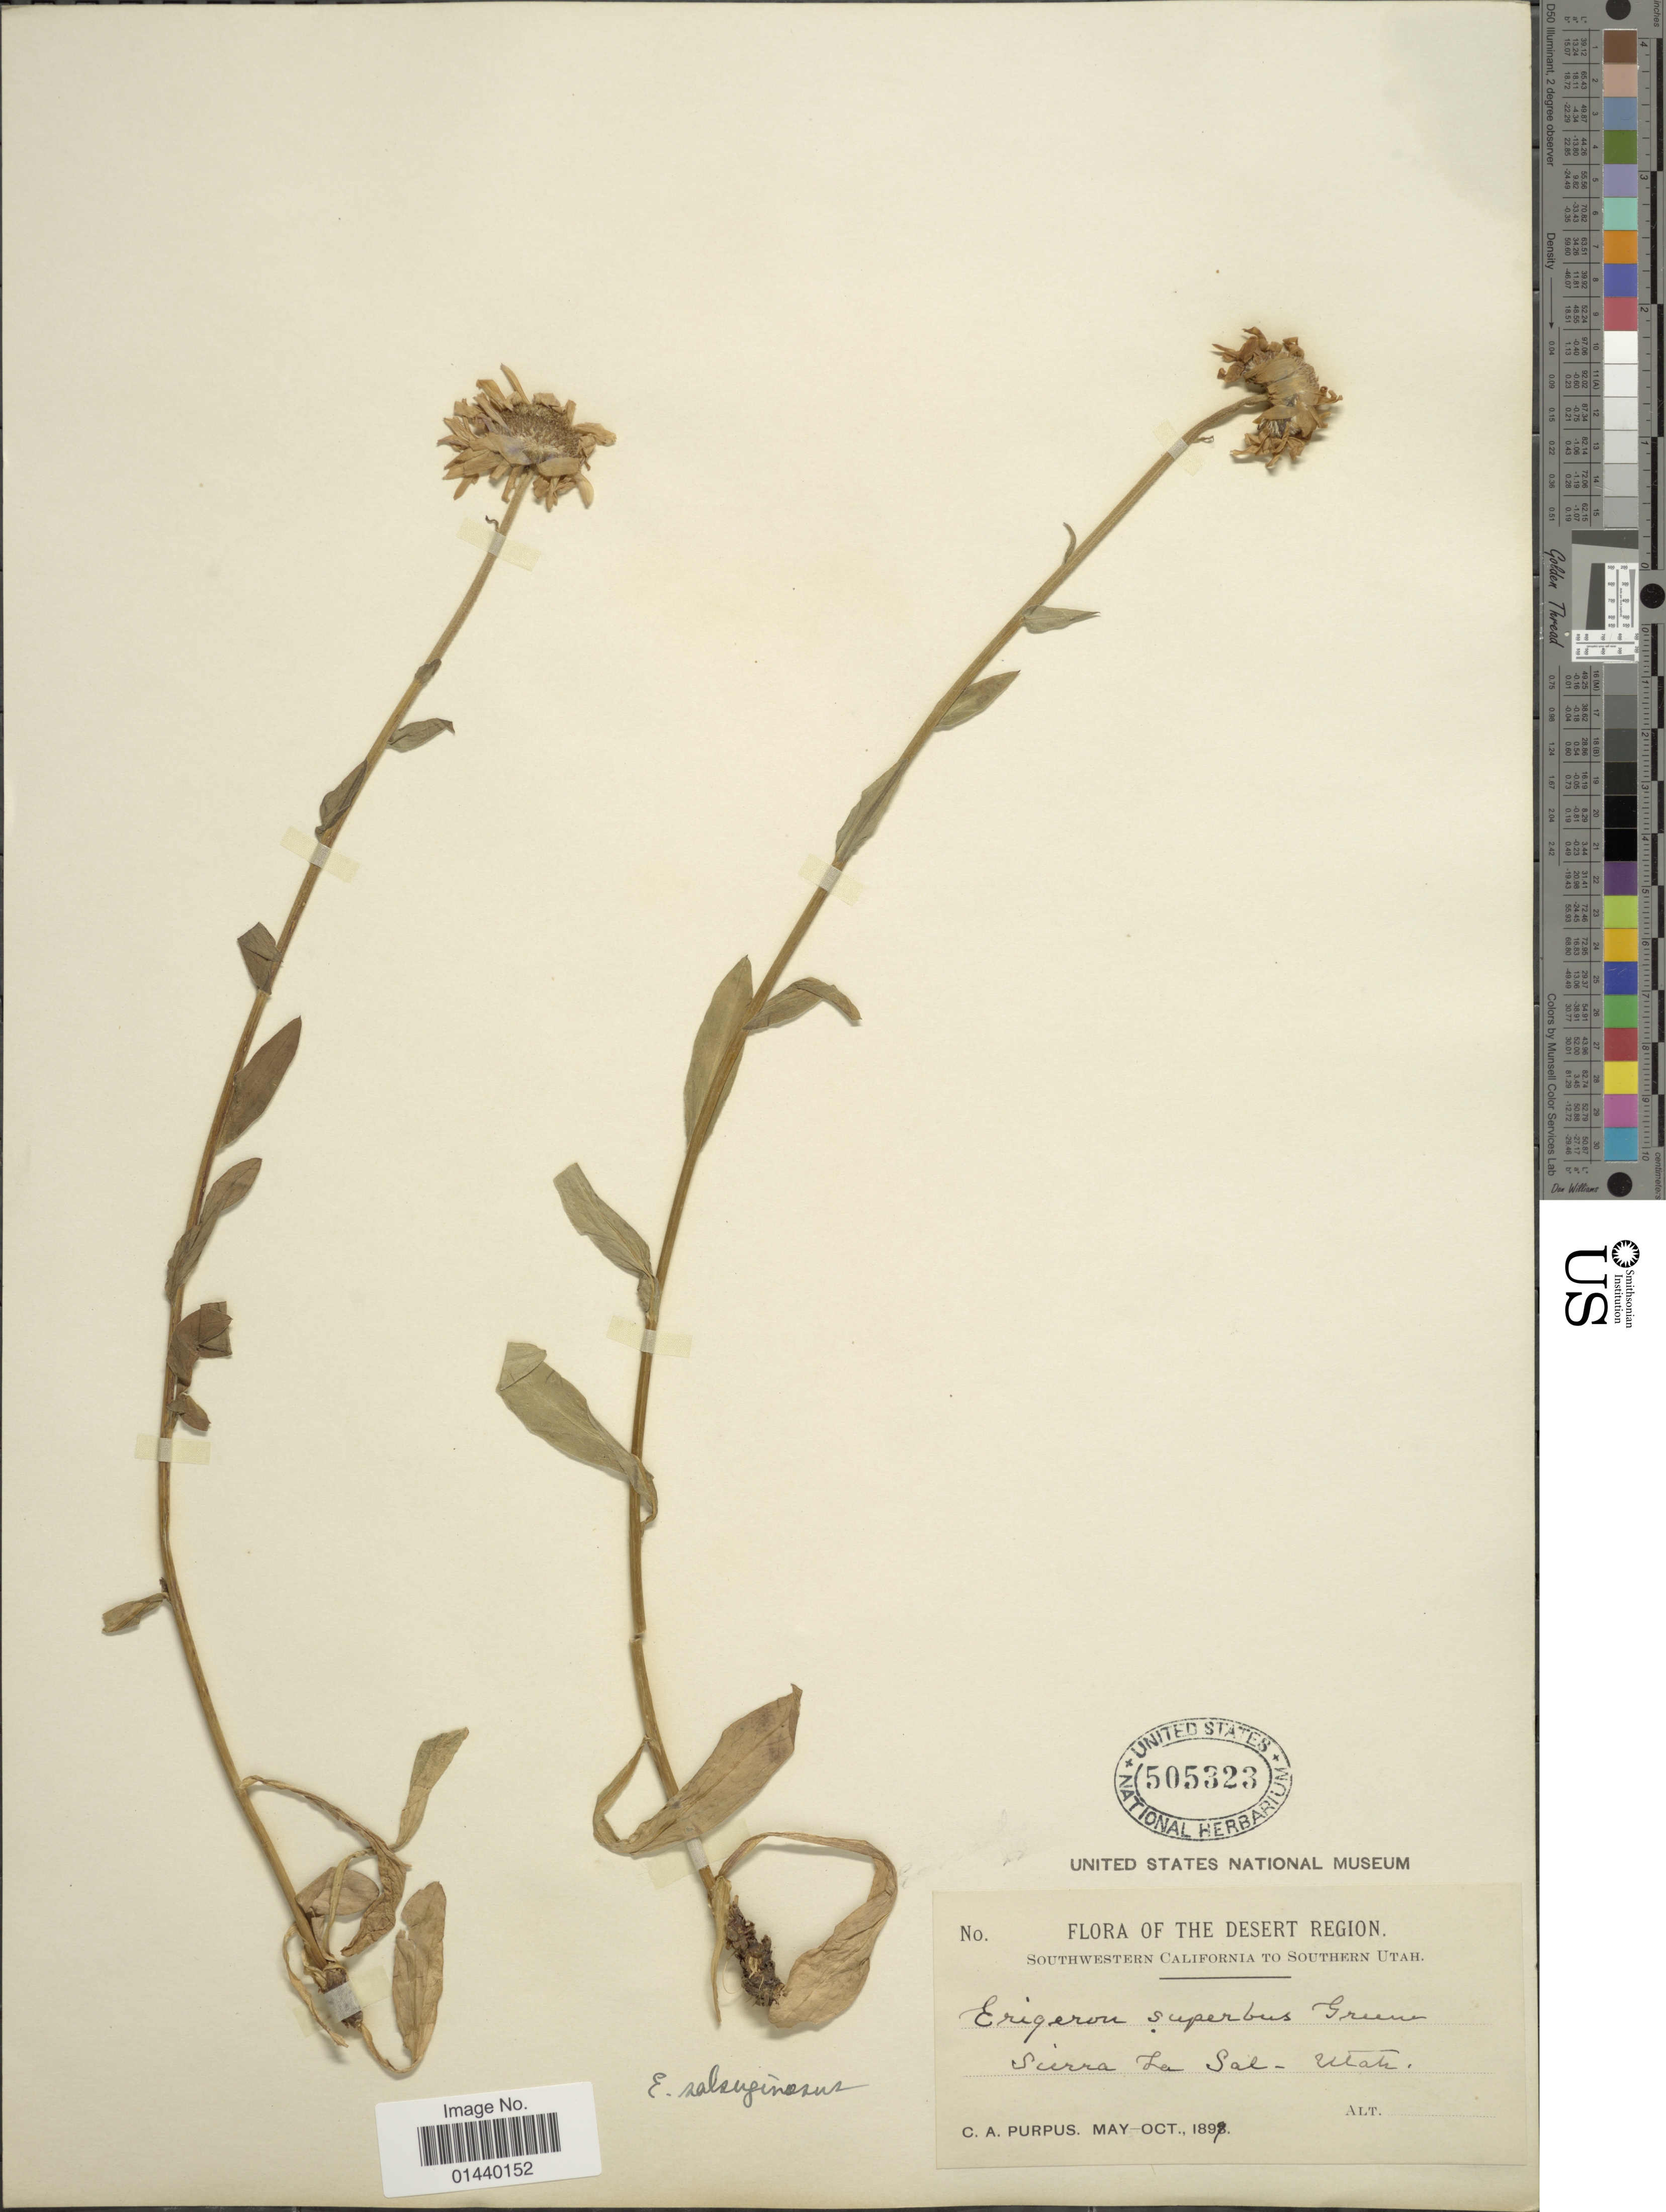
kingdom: Plantae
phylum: Tracheophyta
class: Magnoliopsida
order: Asterales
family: Asteraceae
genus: Erigeron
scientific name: Erigeron salsuginosus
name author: (Richardson ex R. Br.) A. Gray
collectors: C. A. Purpus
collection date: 1897-05/1897-10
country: United States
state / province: Utah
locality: The Desert Region. Sierra La Sal.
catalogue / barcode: US 505323